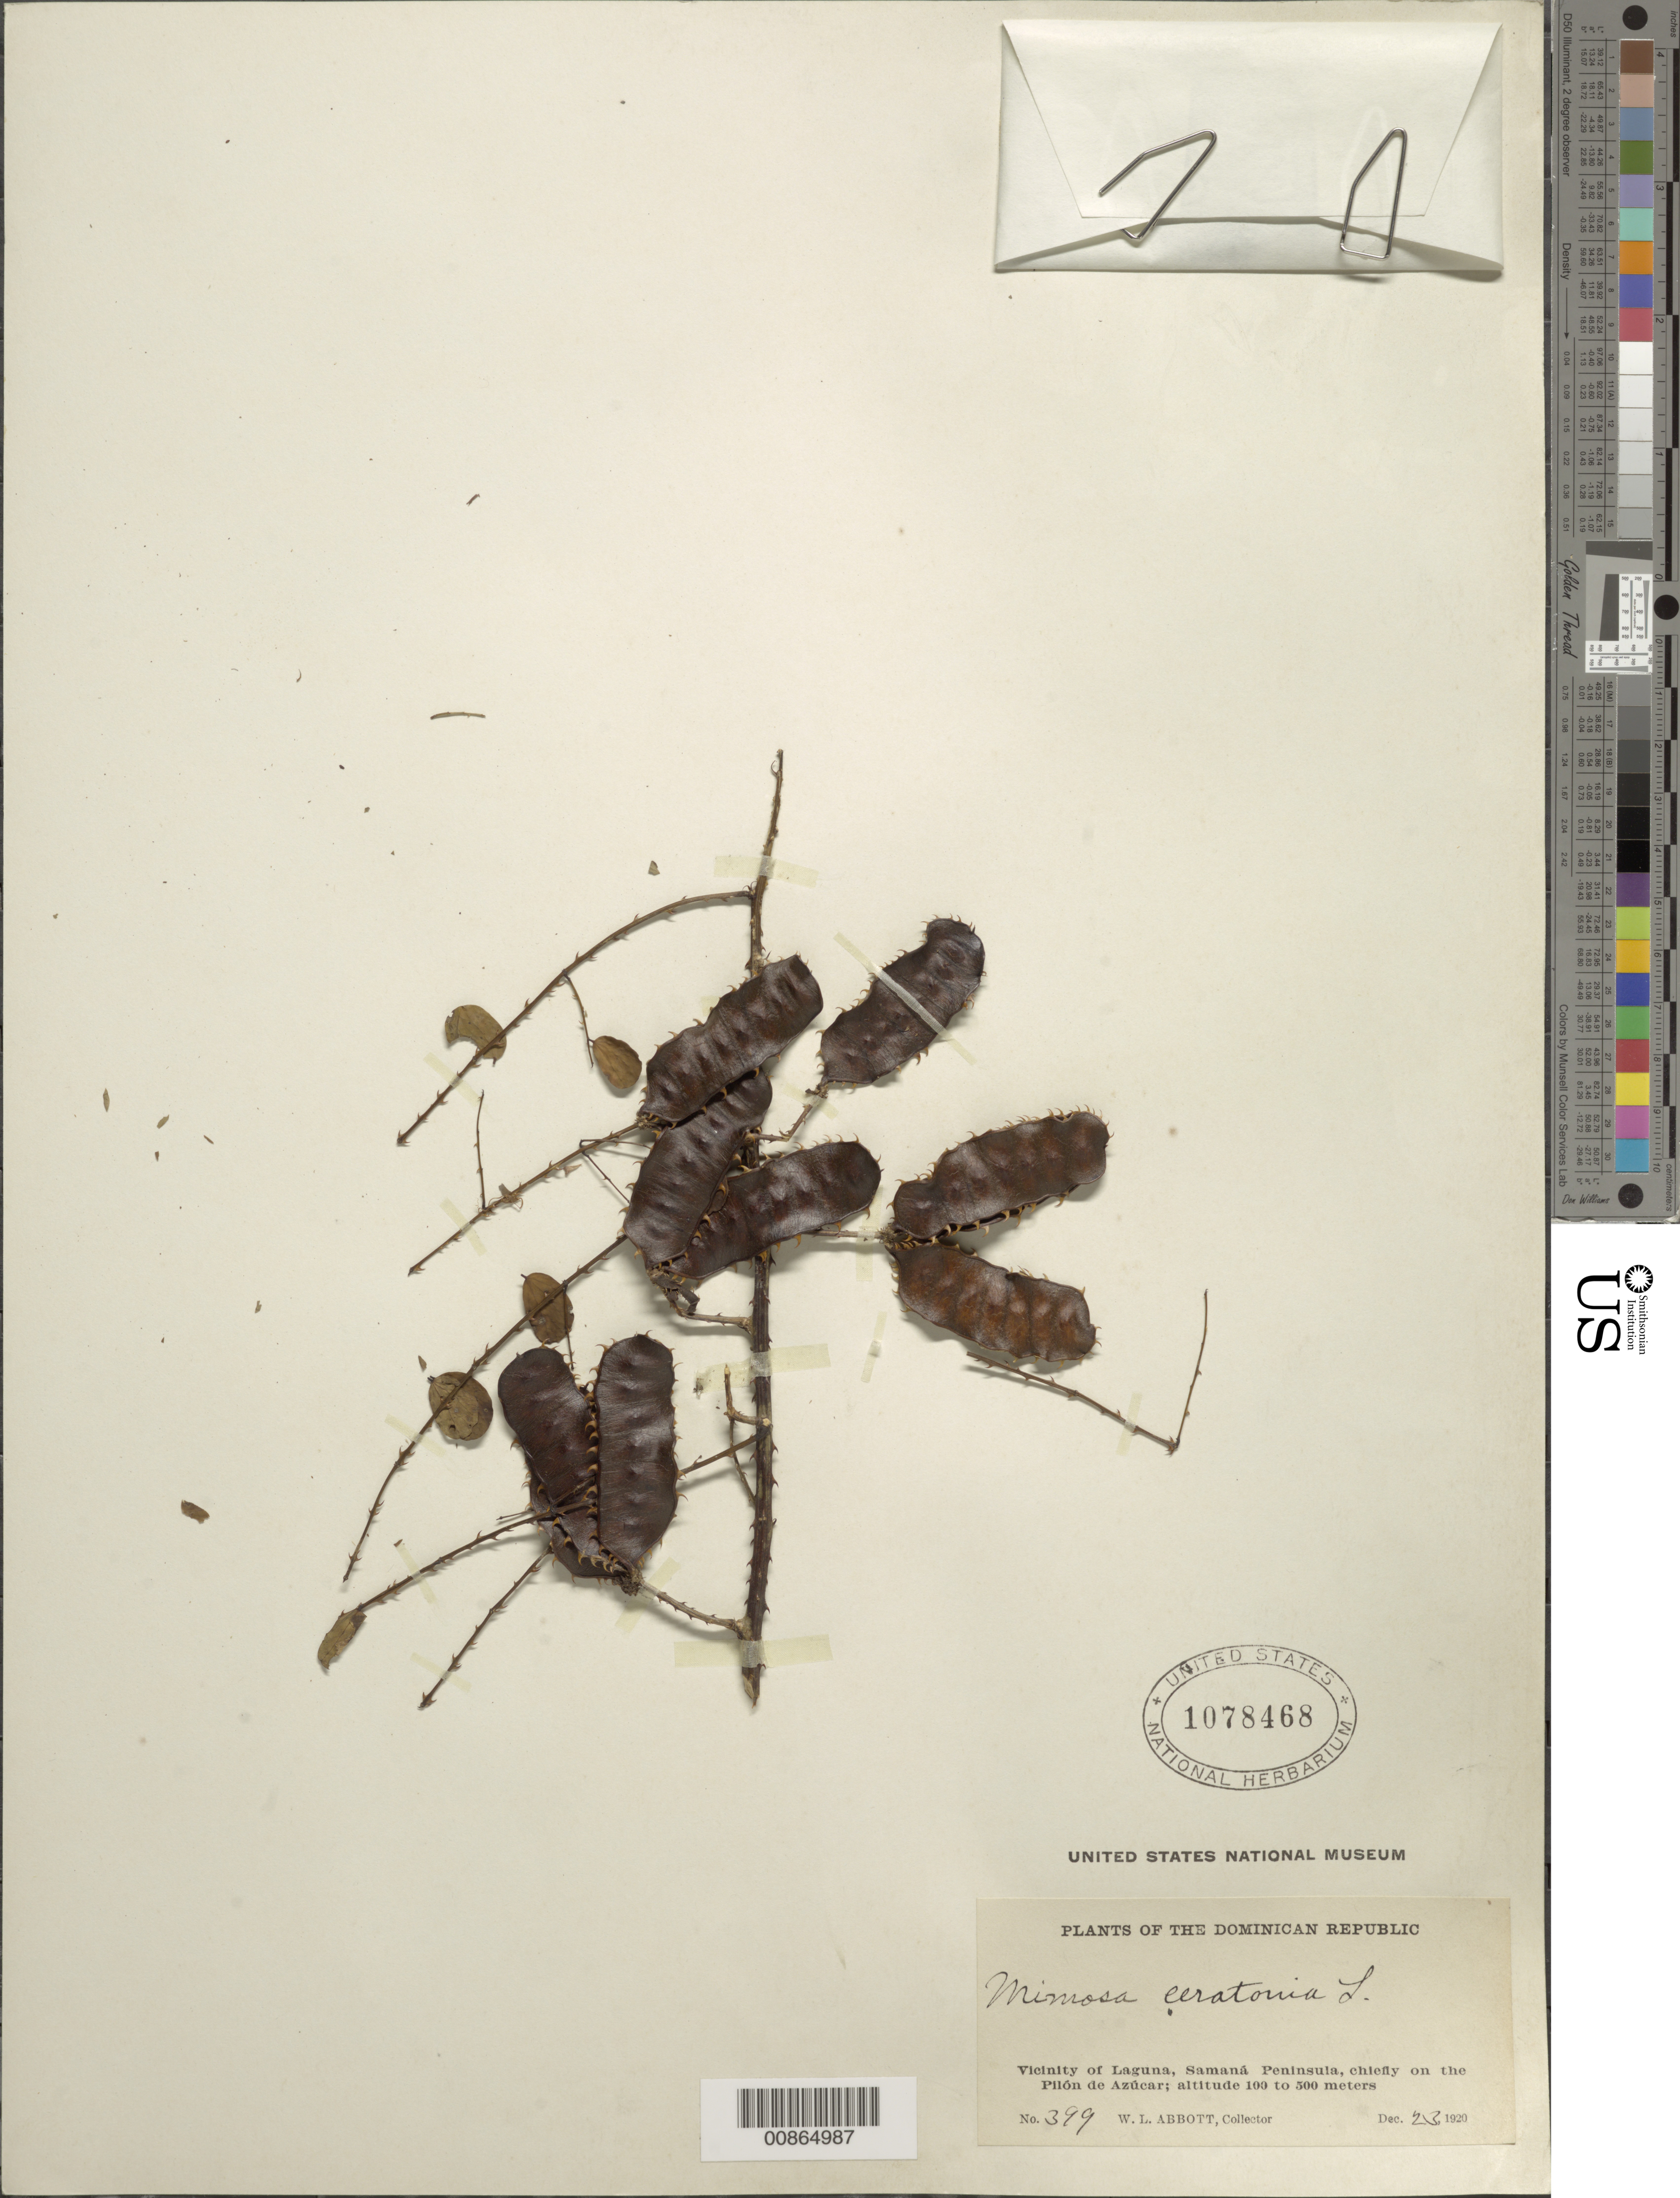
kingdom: Plantae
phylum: Tracheophyta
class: Magnoliopsida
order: Fabales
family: Fabaceae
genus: Mimosa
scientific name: Mimosa ceratonia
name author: L.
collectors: W. L. Abbott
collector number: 399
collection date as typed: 23 Dec 1920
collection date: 1920-12-23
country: Dominican Republic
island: Hispaniola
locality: Vicinity of Laguna, Samaná Peninsula, chiefly on the Pilón de Azúcar.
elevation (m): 100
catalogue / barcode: US 1078468